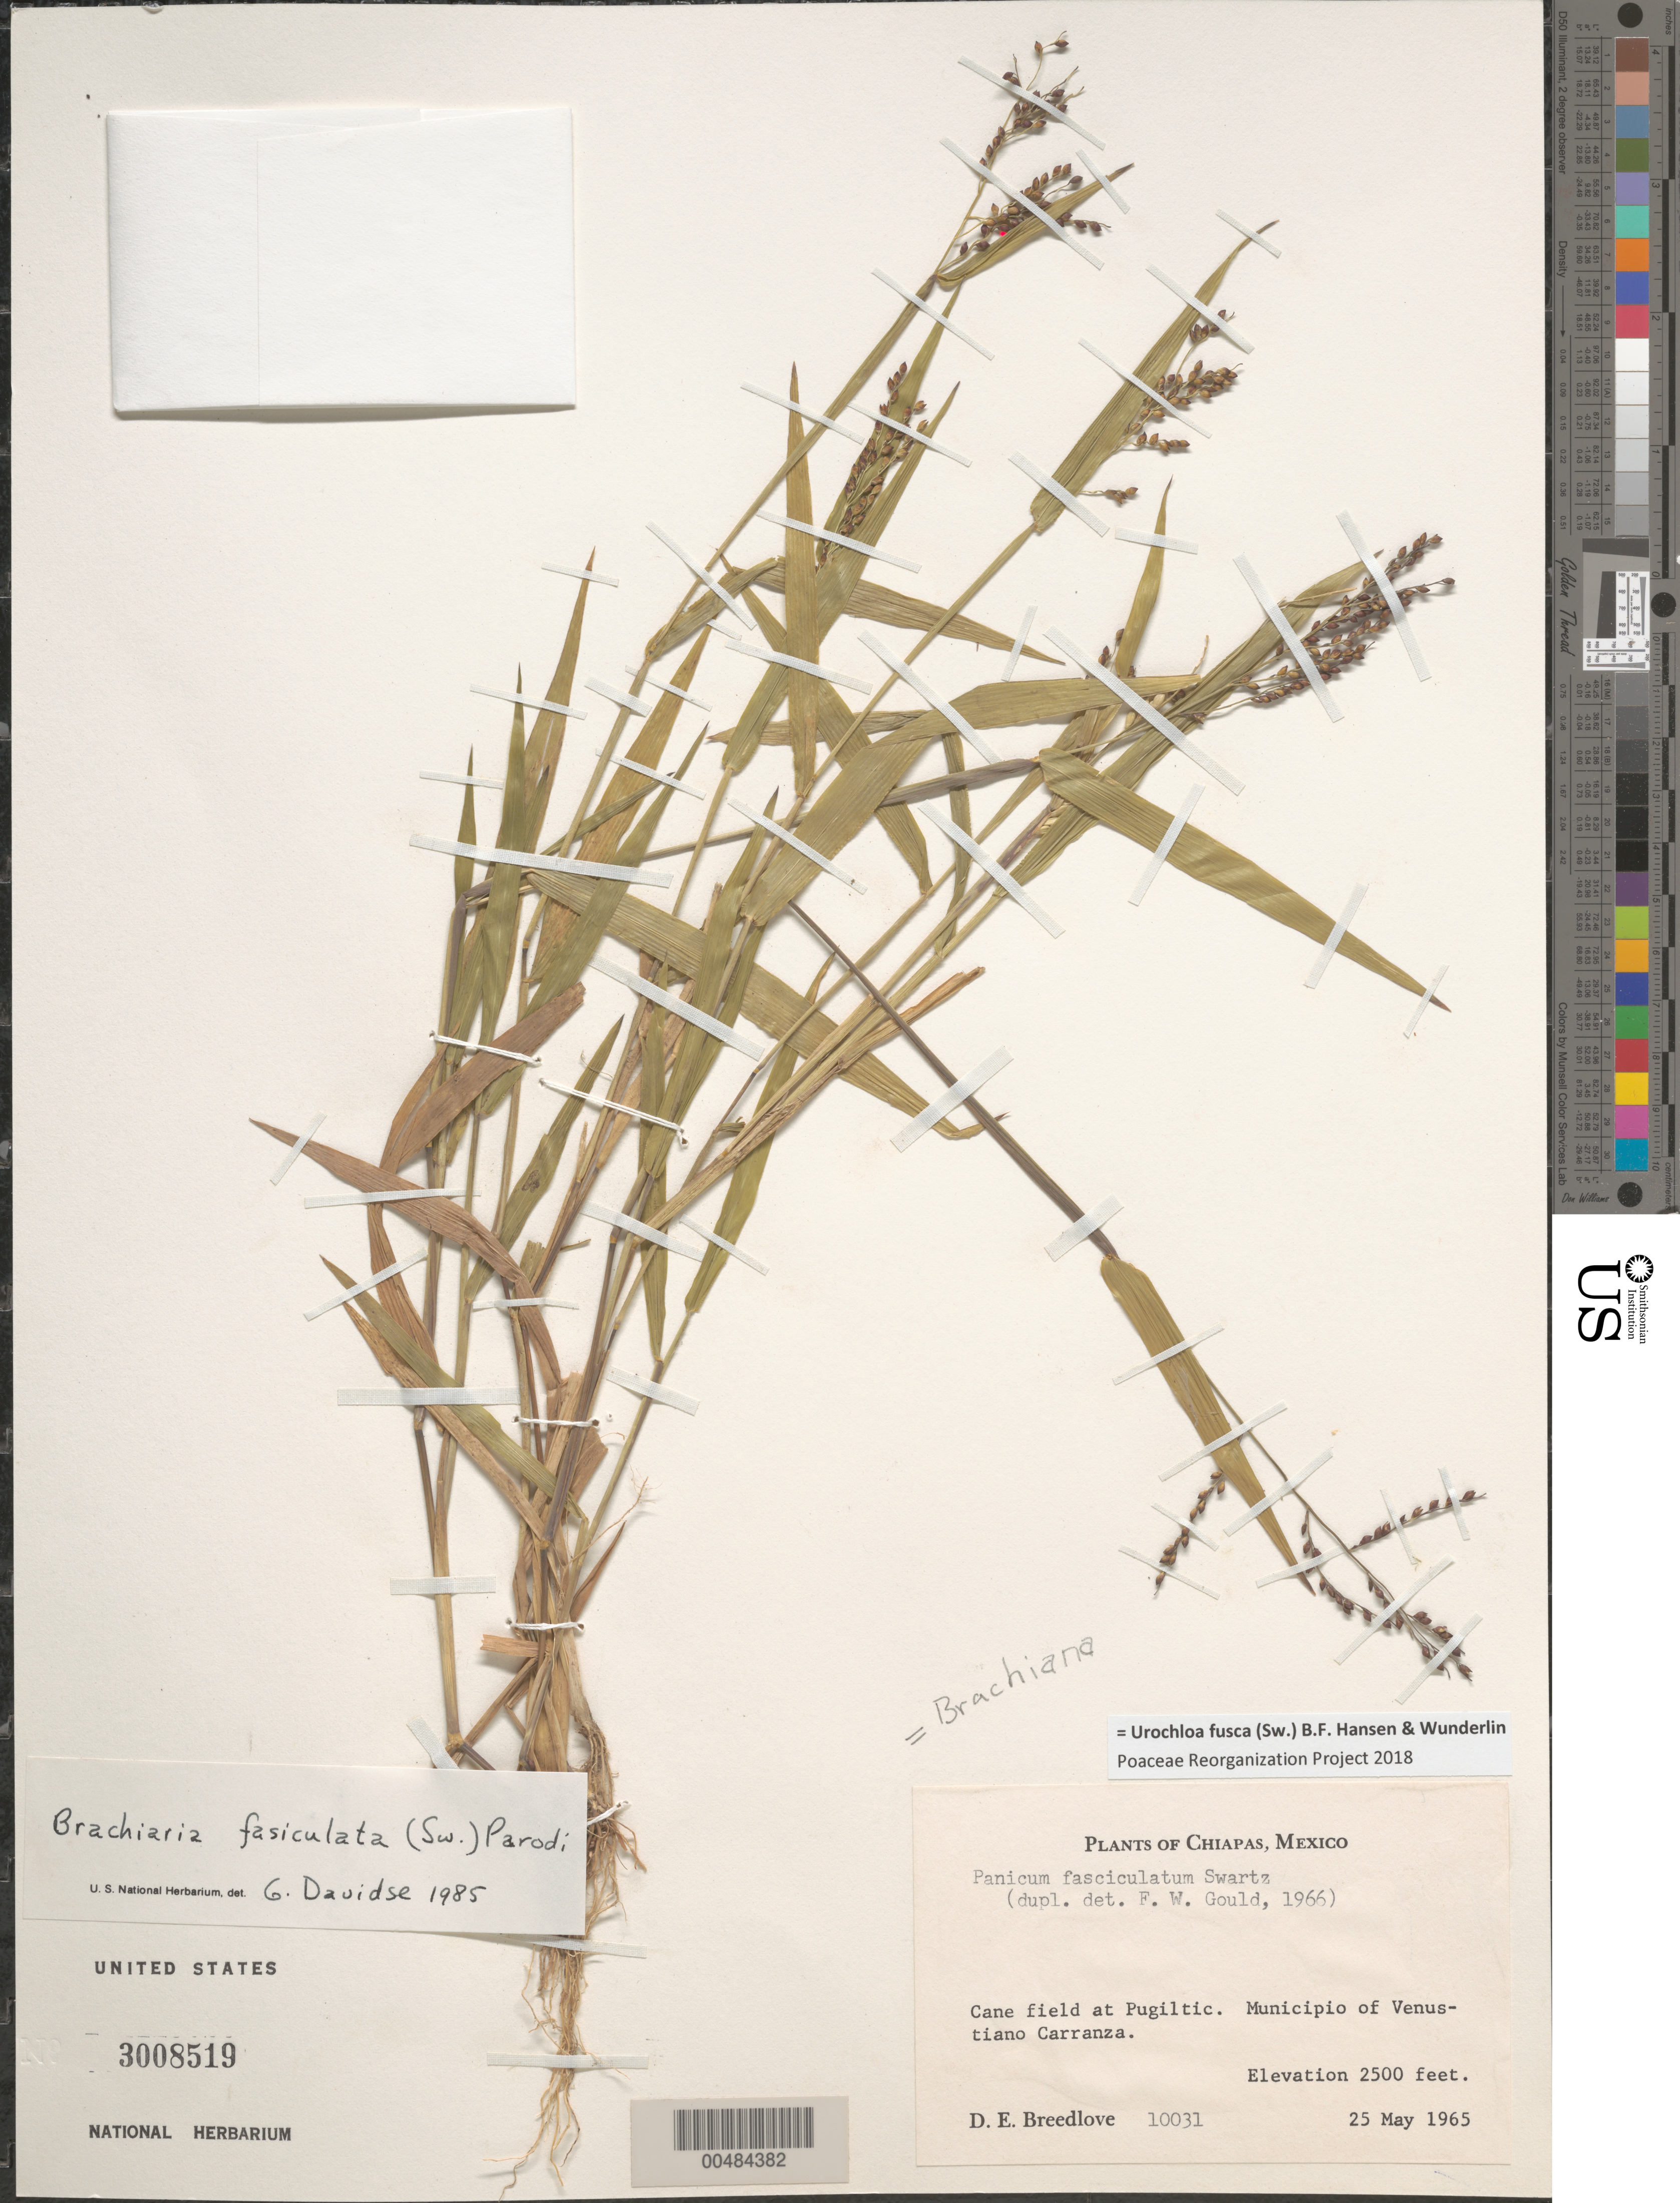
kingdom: Plantae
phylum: Tracheophyta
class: Liliopsida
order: Poales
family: Poaceae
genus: Brachiaria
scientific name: Brachiaria fasciculata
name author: (Sw.) Parodi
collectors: D. E. Breedlove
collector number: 10031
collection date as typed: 25 May 1965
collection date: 1965-05-25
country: Mexico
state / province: Chiapas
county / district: Venustiano Carranza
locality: At Pugiltic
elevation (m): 762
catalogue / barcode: US 3008519